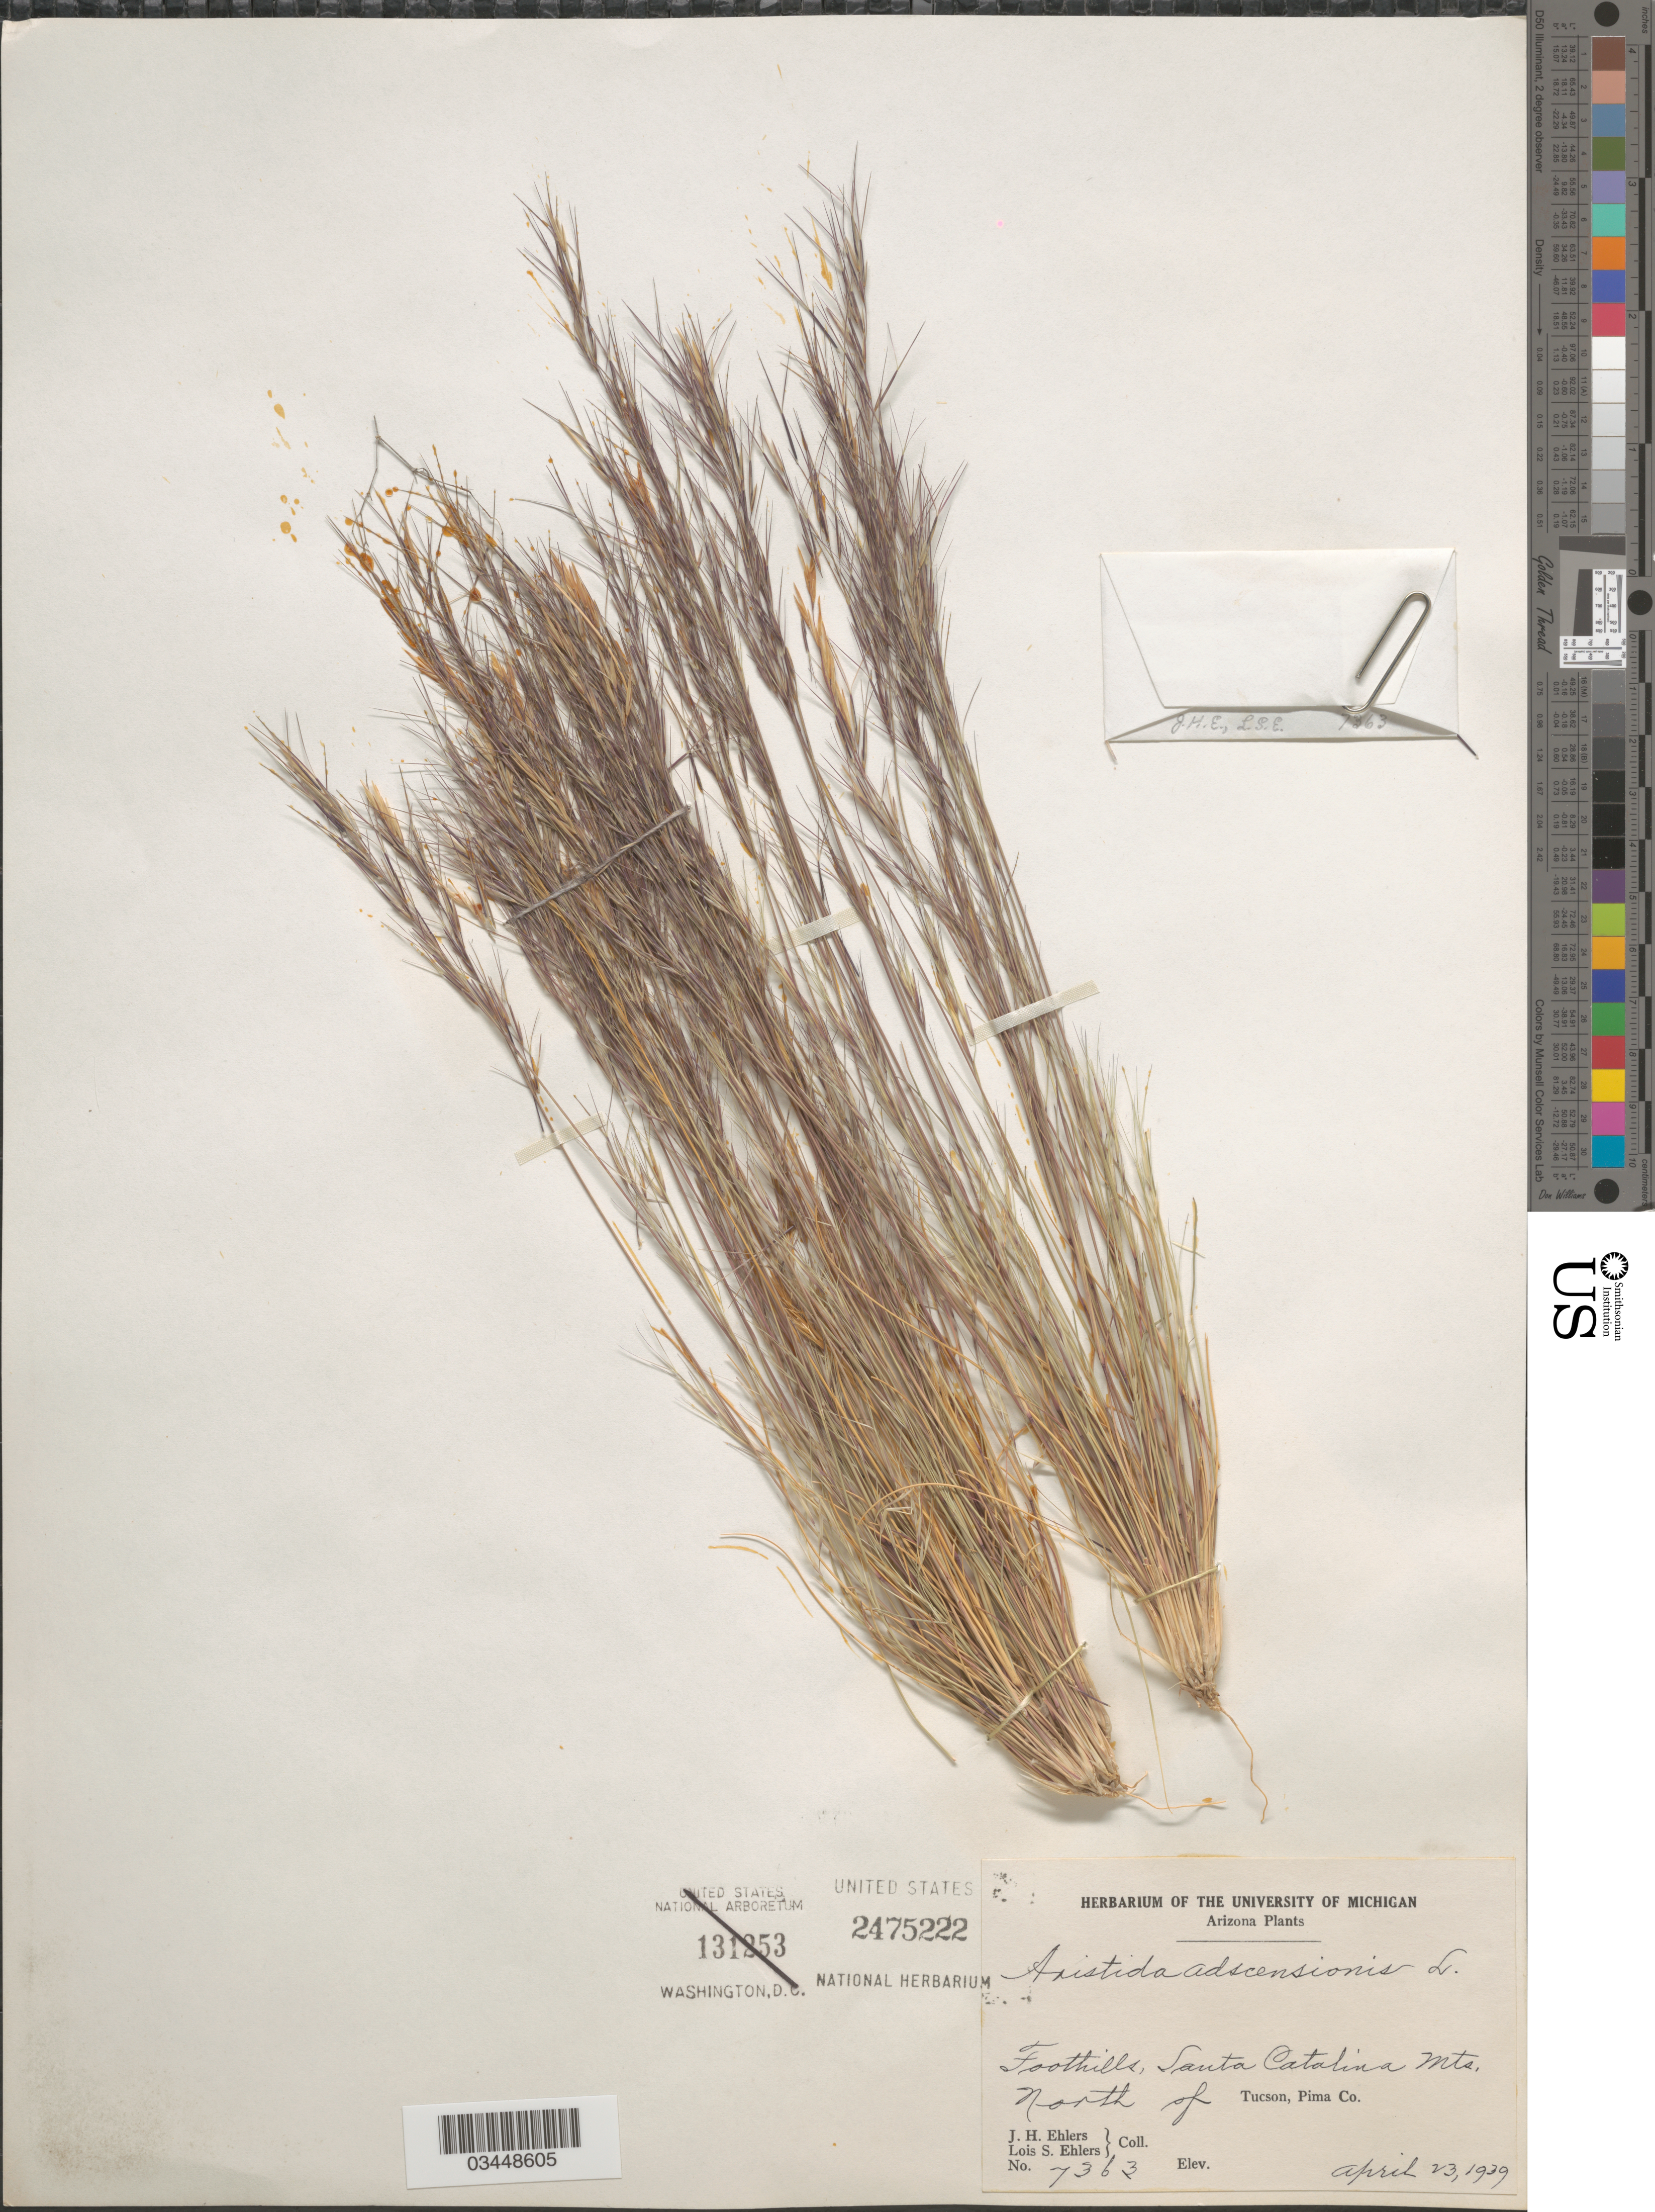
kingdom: Plantae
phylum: Tracheophyta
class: Liliopsida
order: Poales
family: Poaceae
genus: Aristida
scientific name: Aristida adscensionis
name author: L.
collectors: J. H. Ehlers & L. Ehlers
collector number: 7363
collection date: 1939-04-23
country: United States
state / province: Arizona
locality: Foothills, Santa Catalina Mts, North of Tucson, Pima Co.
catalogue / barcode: US 2475222